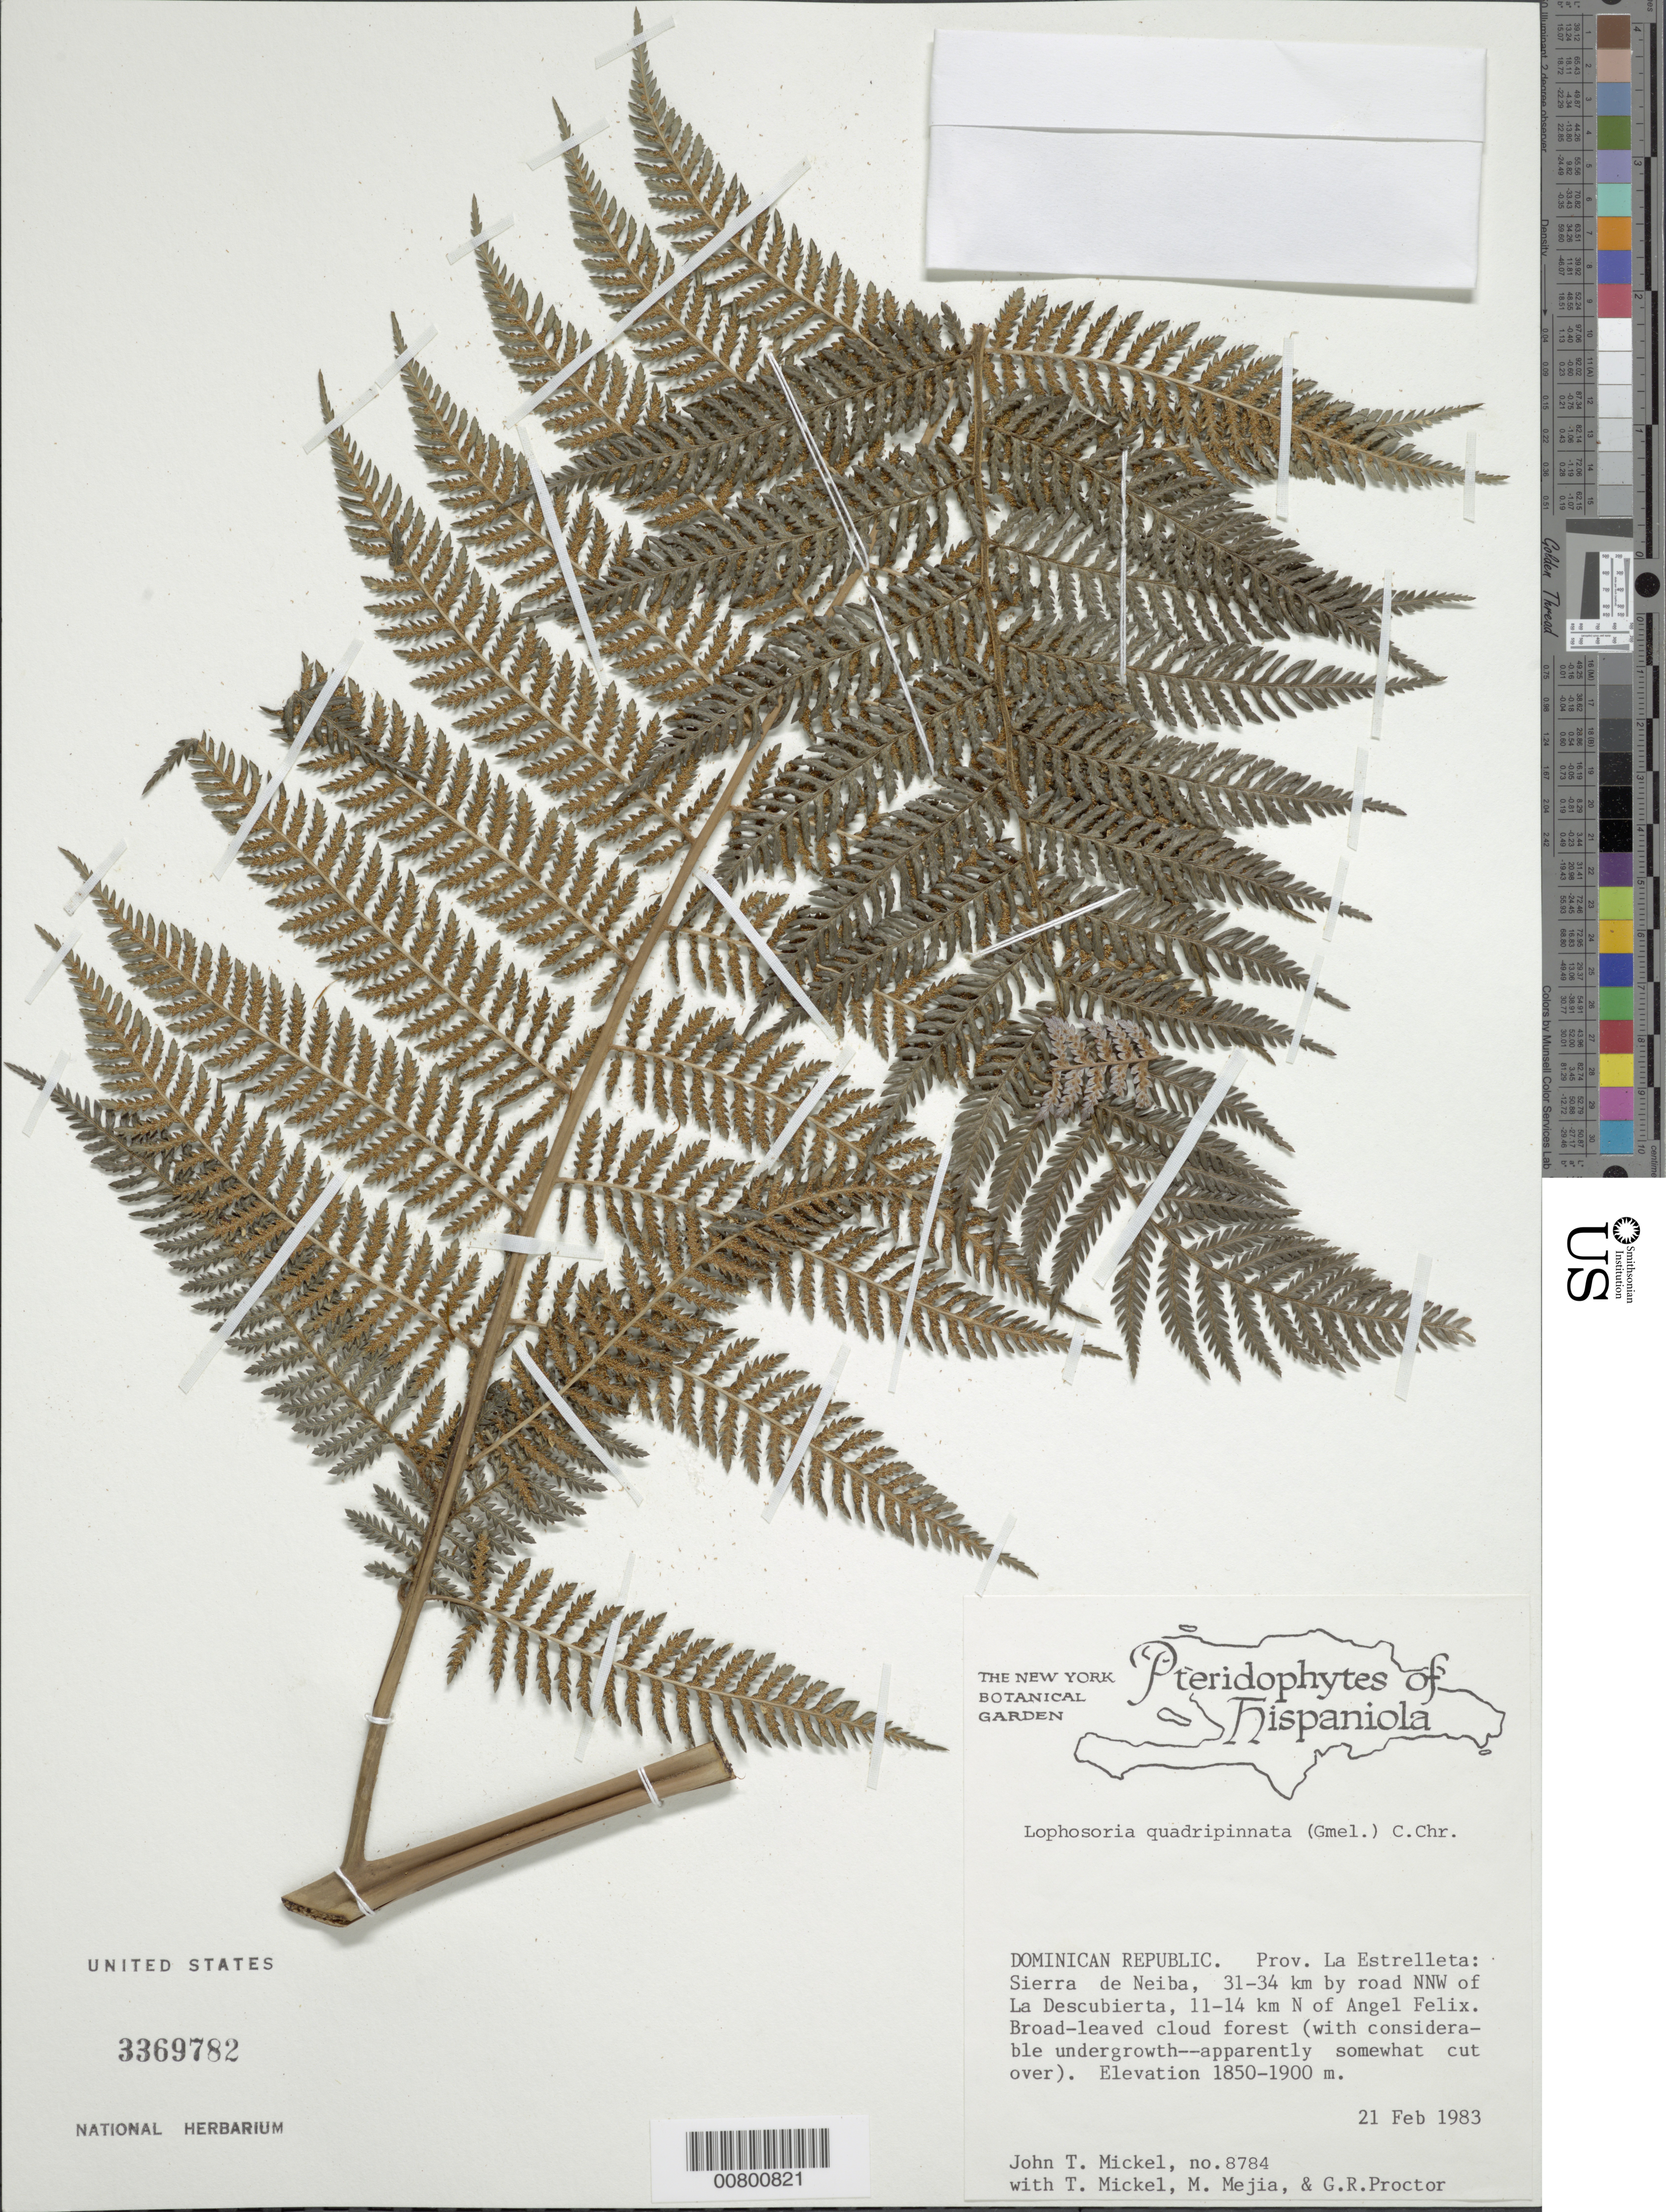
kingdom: Plantae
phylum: Tracheophyta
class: Polypodiopsida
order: Cyatheales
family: Dicksoniaceae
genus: Lophosoria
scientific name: Lophosoria quadripinnata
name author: (J.F. Gmel.) C. Chr.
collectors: J. T. Mickel, T. Mickel, M. Mejia & G. R. Proctor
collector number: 8784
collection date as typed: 21 Feb 1983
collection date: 1983-02-21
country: Dominican Republic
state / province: La Altagracia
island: Hispaniola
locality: Prov. La Estrelleta, Sierra de Neiba, 31-34 km NNW of La Descubierta, 11-14 km N of Angel Felix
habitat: Broad-leaved cloud forest, with considerable undergrowth, apparently somewhat cut over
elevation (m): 1850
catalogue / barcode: US 3369782